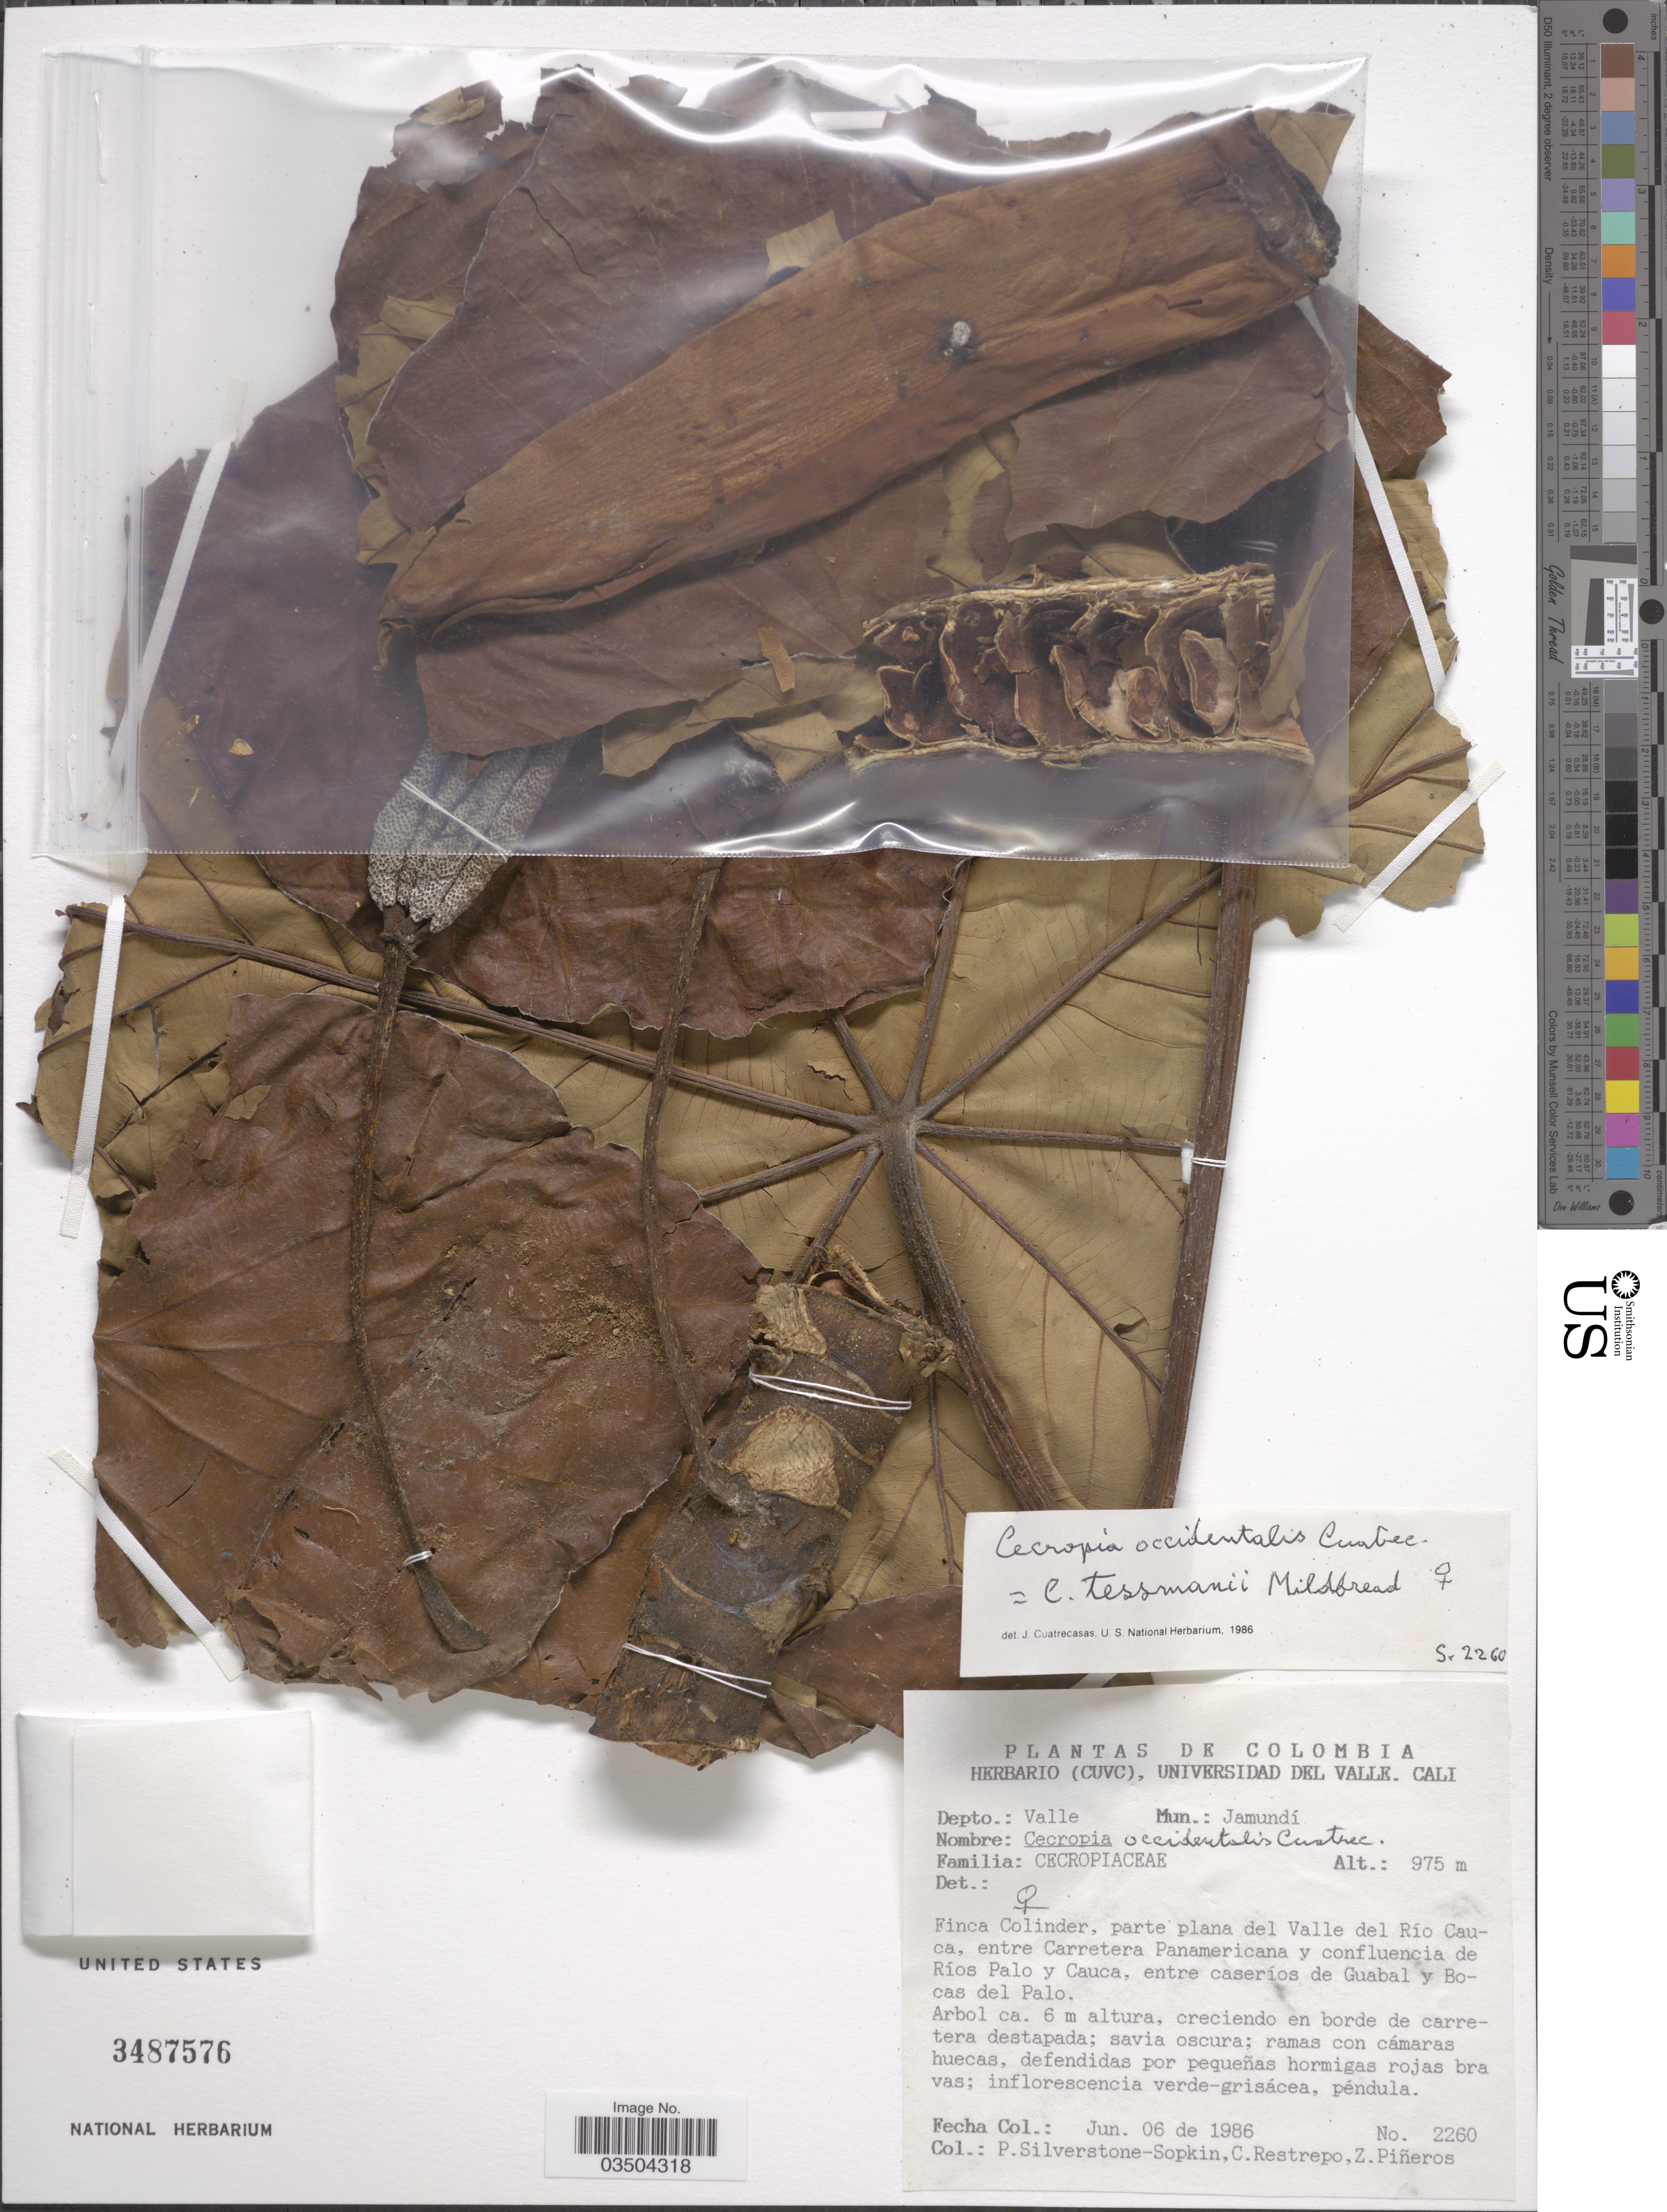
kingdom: Plantae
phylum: Tracheophyta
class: Magnoliopsida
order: Rosales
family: Urticaceae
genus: Cecropia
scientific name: Cecropia membranacea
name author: Trécul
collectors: P. A. Silverstone-Sopkin, C. Restrepo & Z. Piñeros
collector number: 2260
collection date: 1986-06-06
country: Colombia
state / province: Valle del Cauca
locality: Depto.: Valle. Mun.: Jamundí. Finca Colinder, parte plana del Valle del Río Cauca, entre Carretera Panamericana y confluencia de Ríos Palo y Cauca, entre caserios de Guabal y Bocas del Palo.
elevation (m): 975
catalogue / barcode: US 3487576